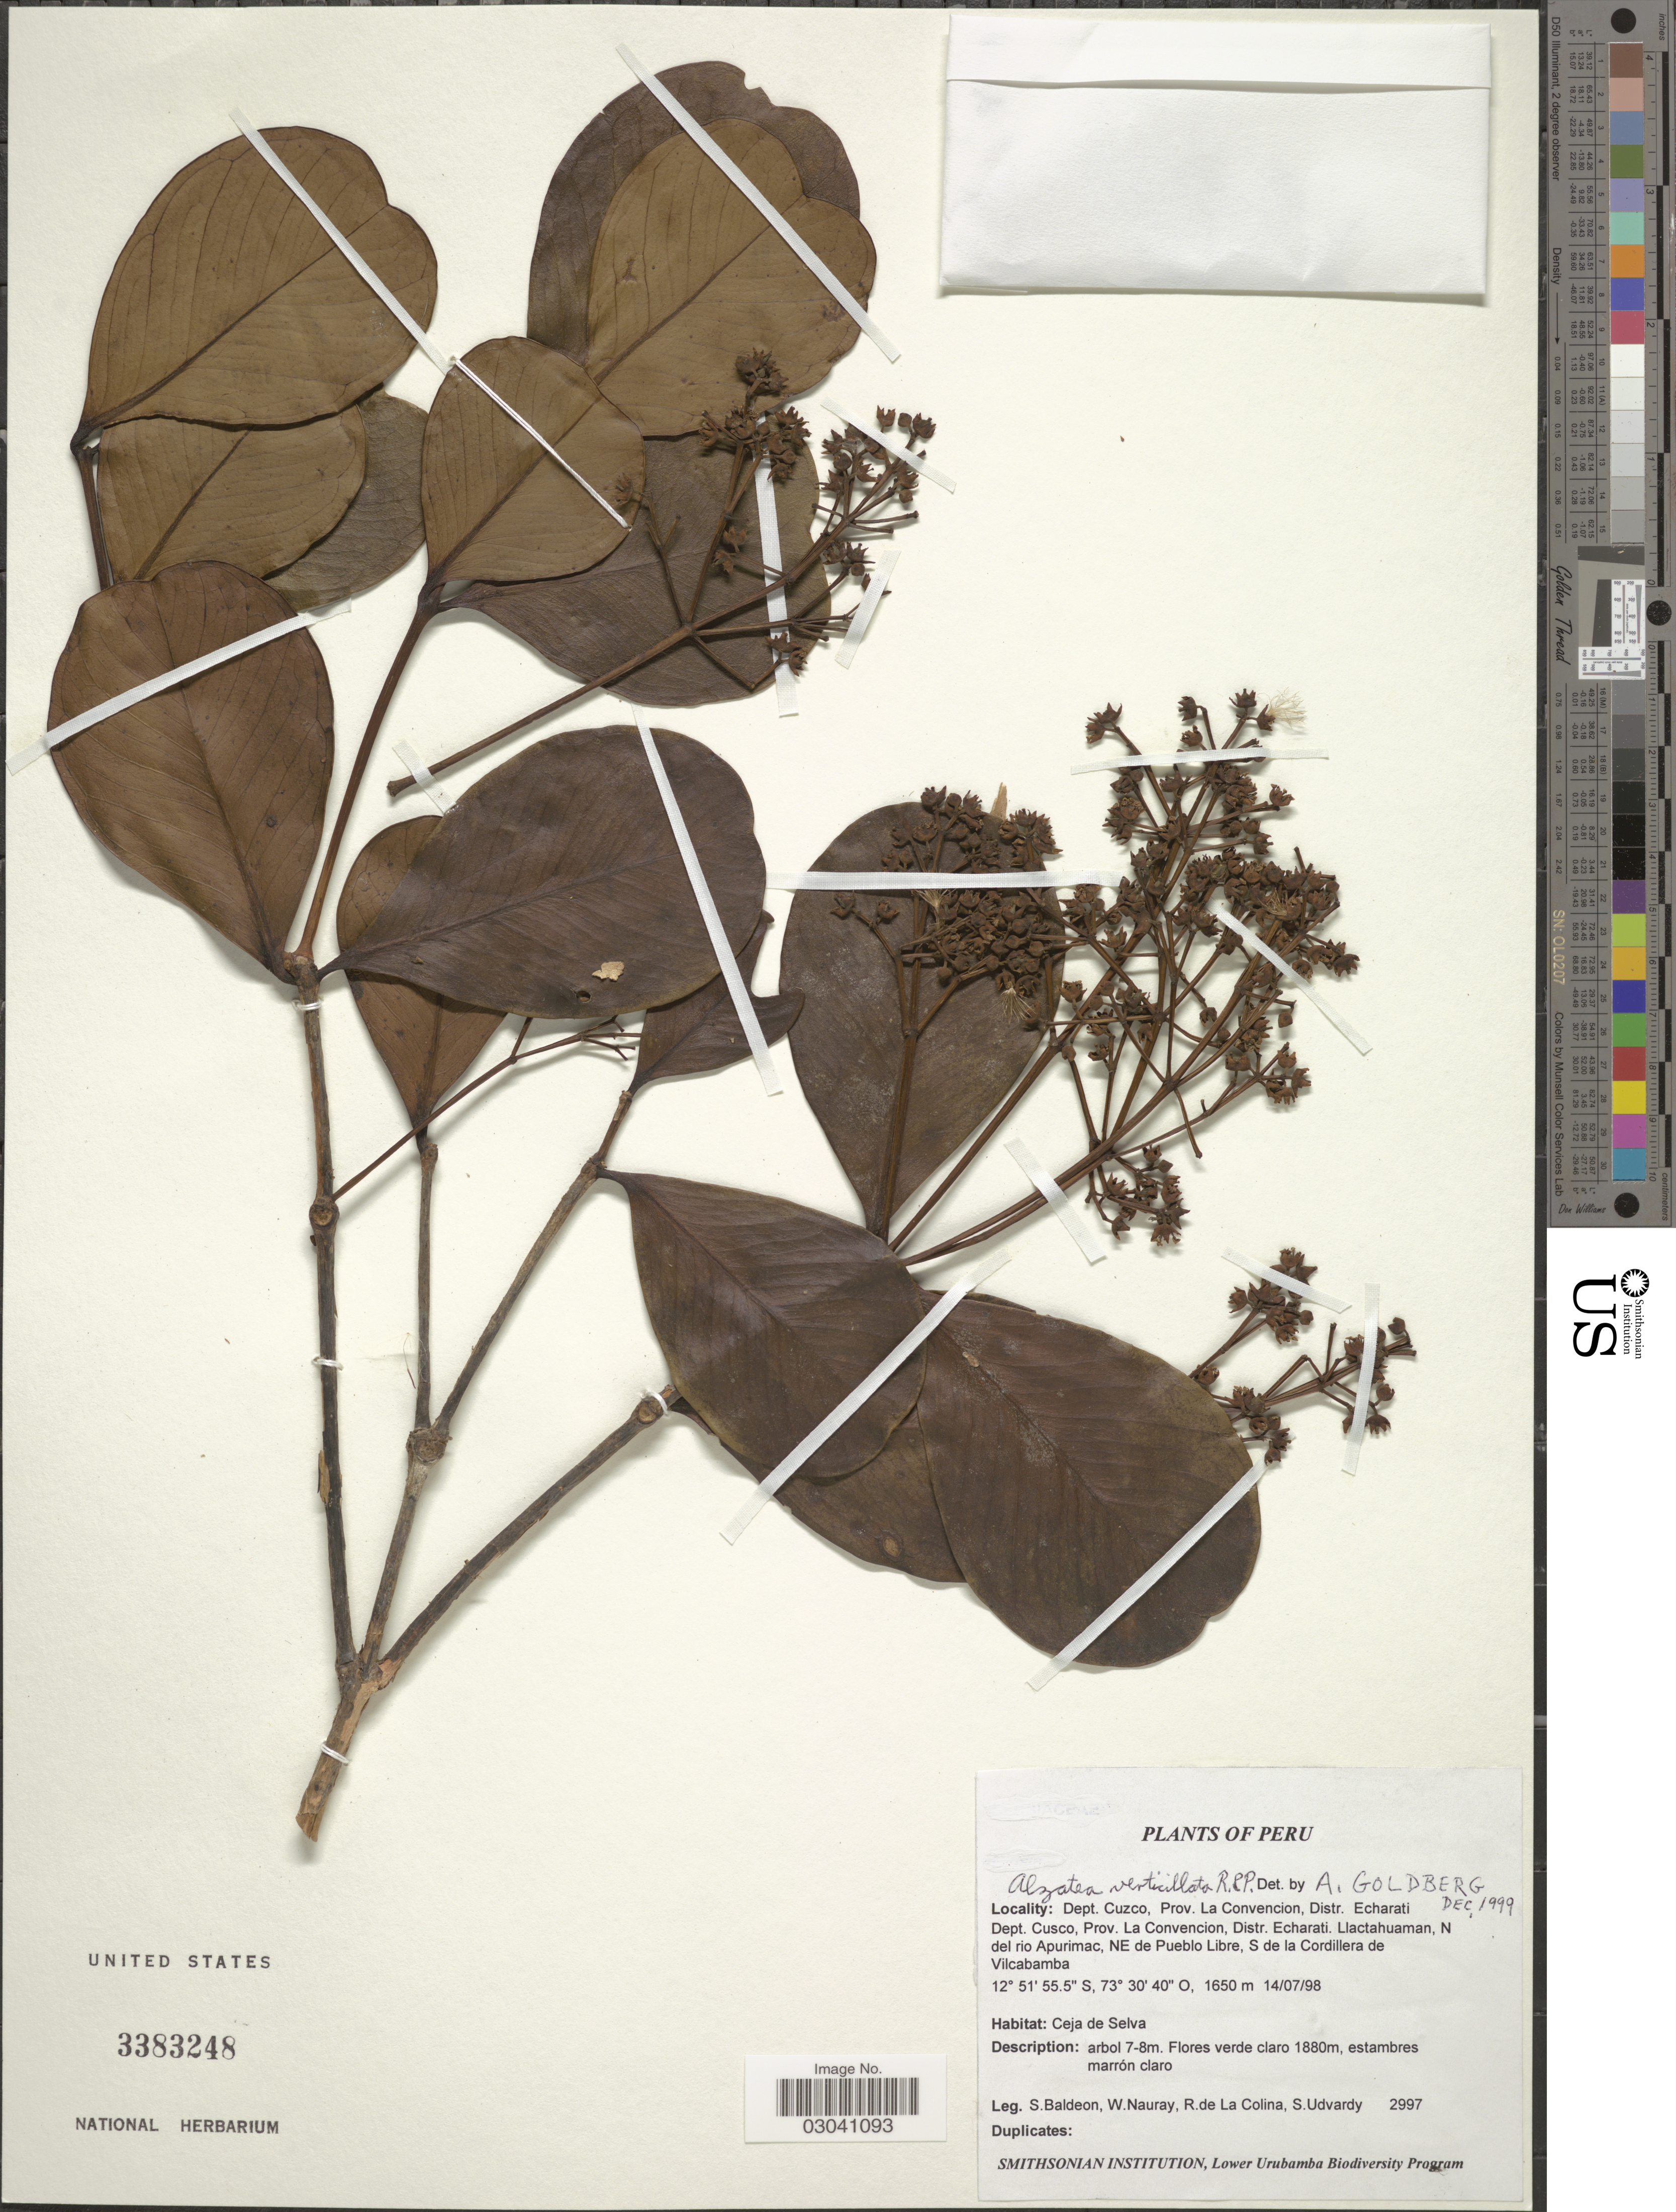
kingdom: Plantae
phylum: Tracheophyta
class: Magnoliopsida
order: Myrtales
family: Alzateaceae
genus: Alzatea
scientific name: Alzatea verticillata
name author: Ruiz & Pav.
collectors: S. Baldeon, W. Nauray, R. Colina & S. Udvardy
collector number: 2997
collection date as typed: Transcribed d/m/y: 14/7/98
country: Peru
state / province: Cusco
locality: Dept. Cuzco, Prov. La Convencion, Distr. Echarati. Llactahuaman, N del rio Apurimac, NE de Pueblo Libre, S de la Cordillera de Vilcabamba.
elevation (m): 1650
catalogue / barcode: US 3383248